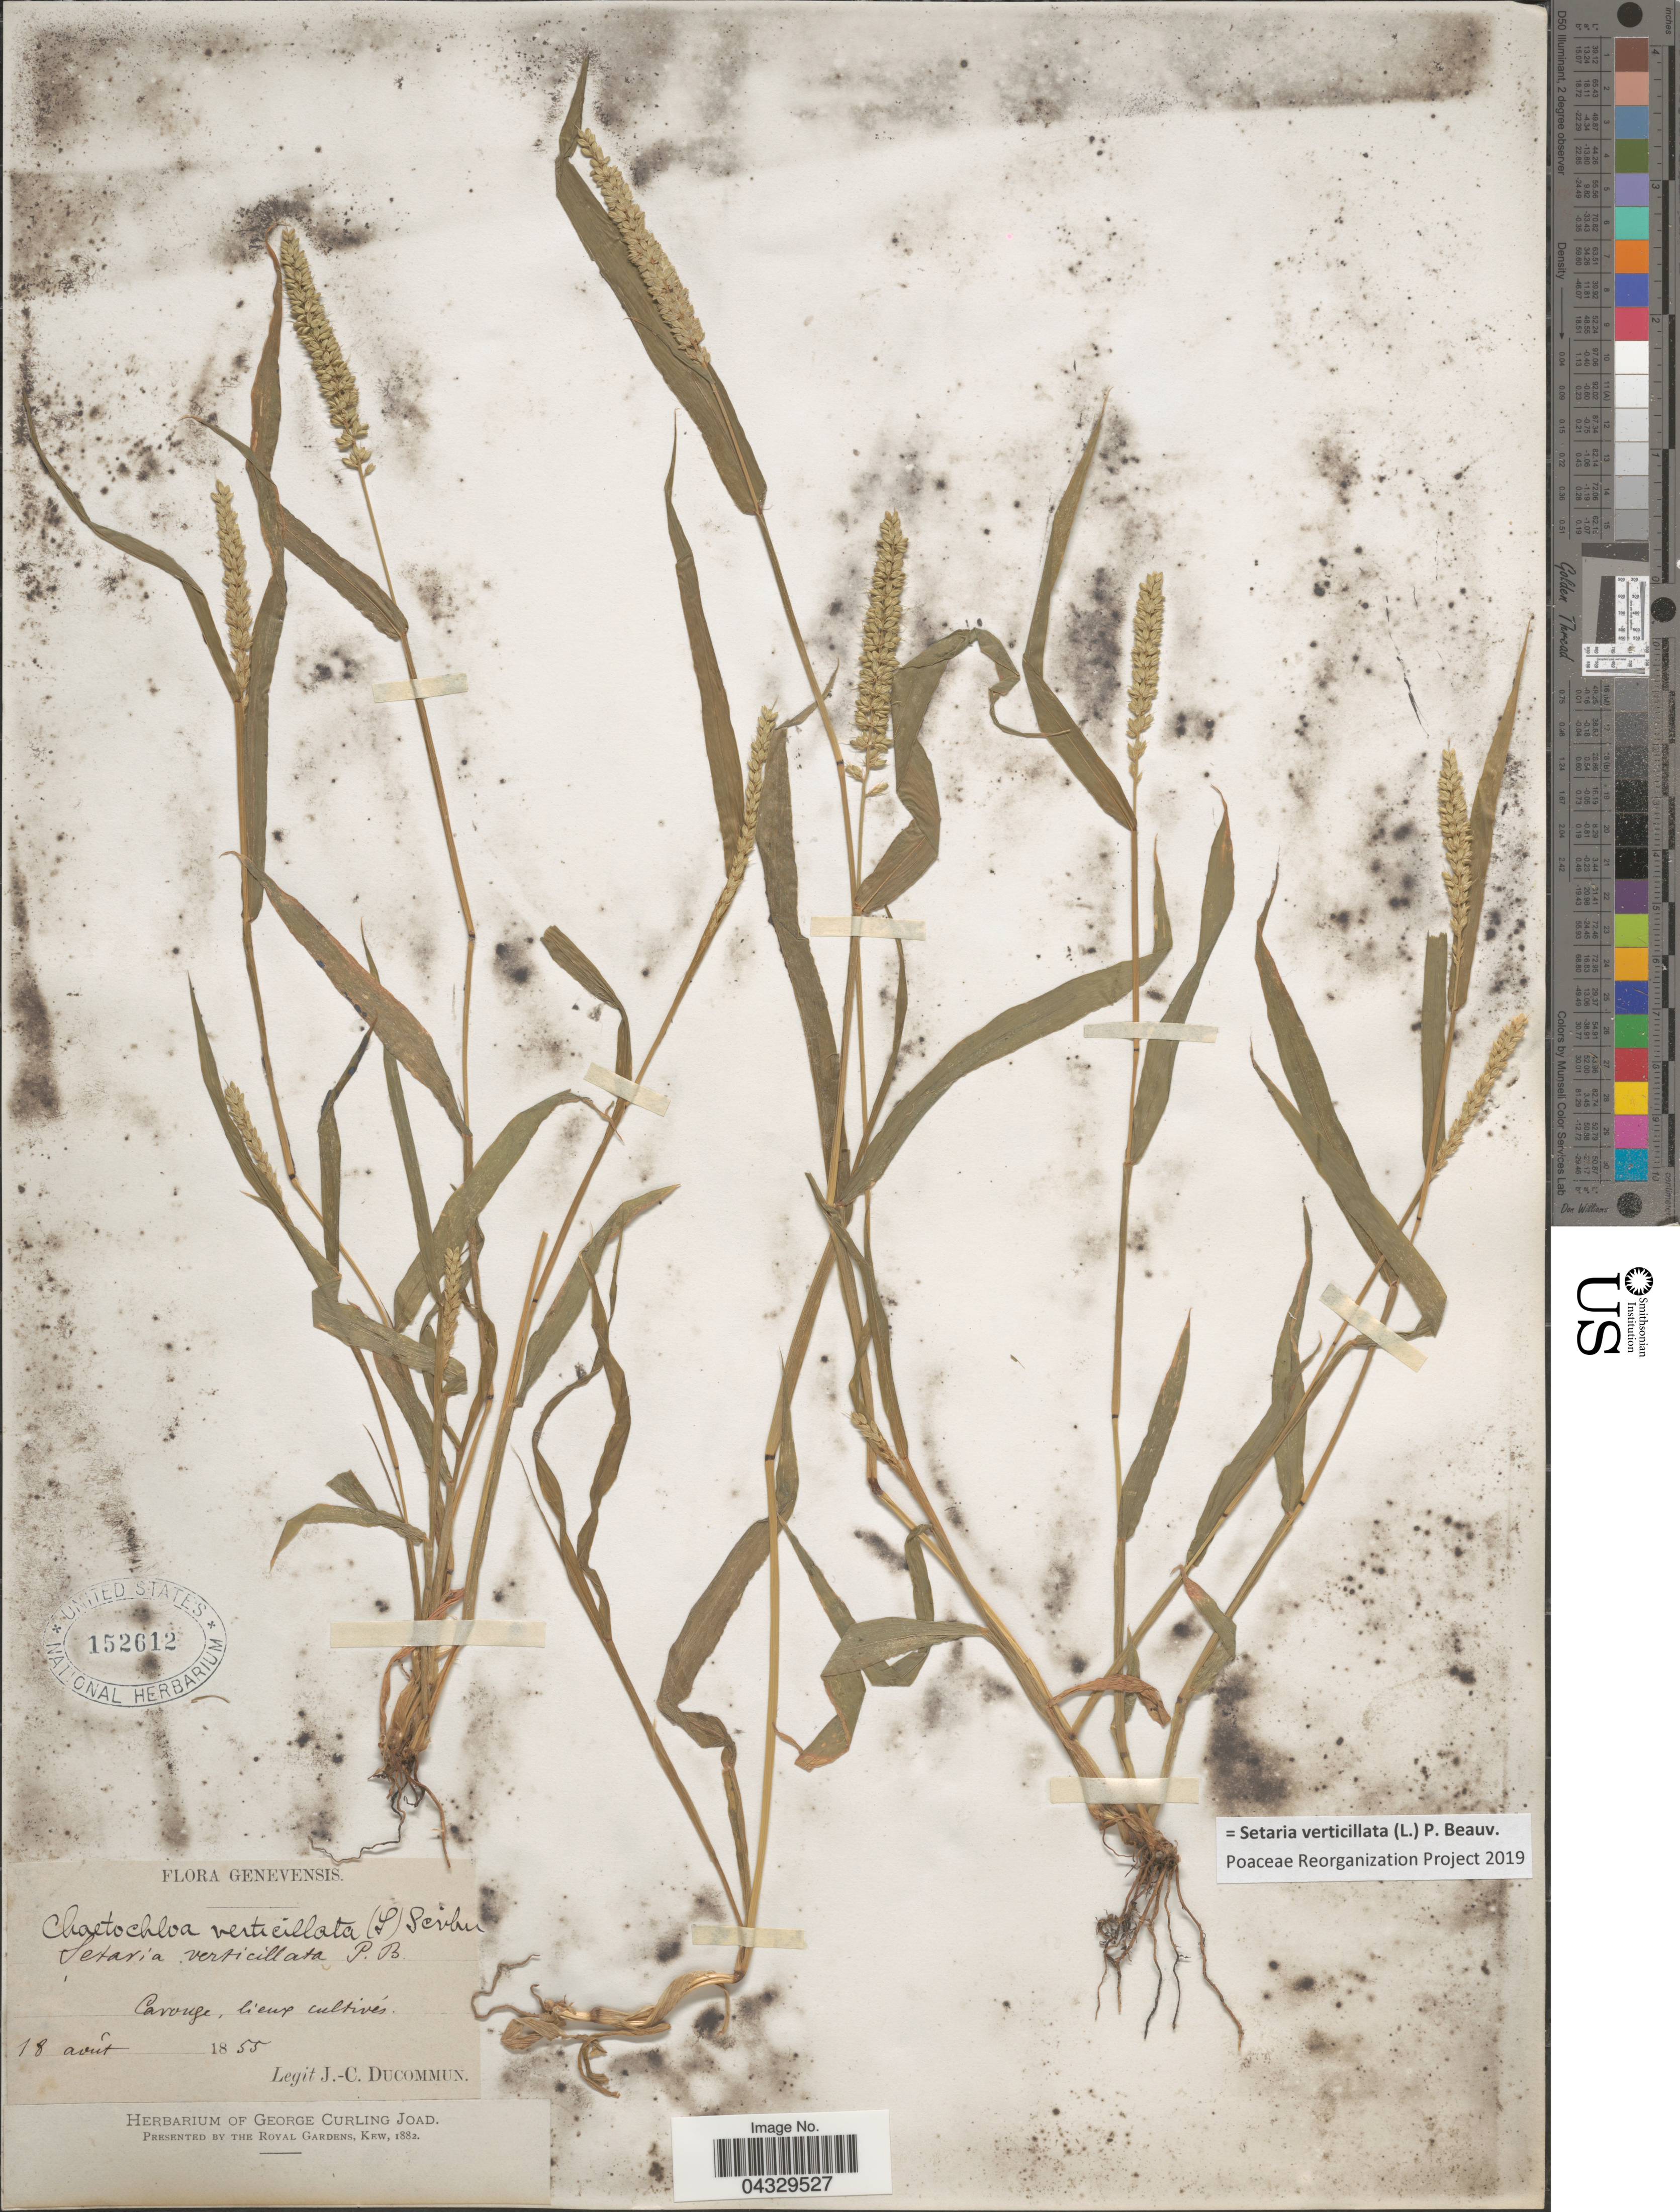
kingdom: Plantae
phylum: Tracheophyta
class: Liliopsida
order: Poales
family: Poaceae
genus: Setaria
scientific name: Setaria verticillata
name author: (L.) P. Beauv.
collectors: J. Ducommun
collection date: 1855-08-18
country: Switzerland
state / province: Genève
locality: Genevensis. Carouge, lieux cultivés.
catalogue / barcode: US 152612